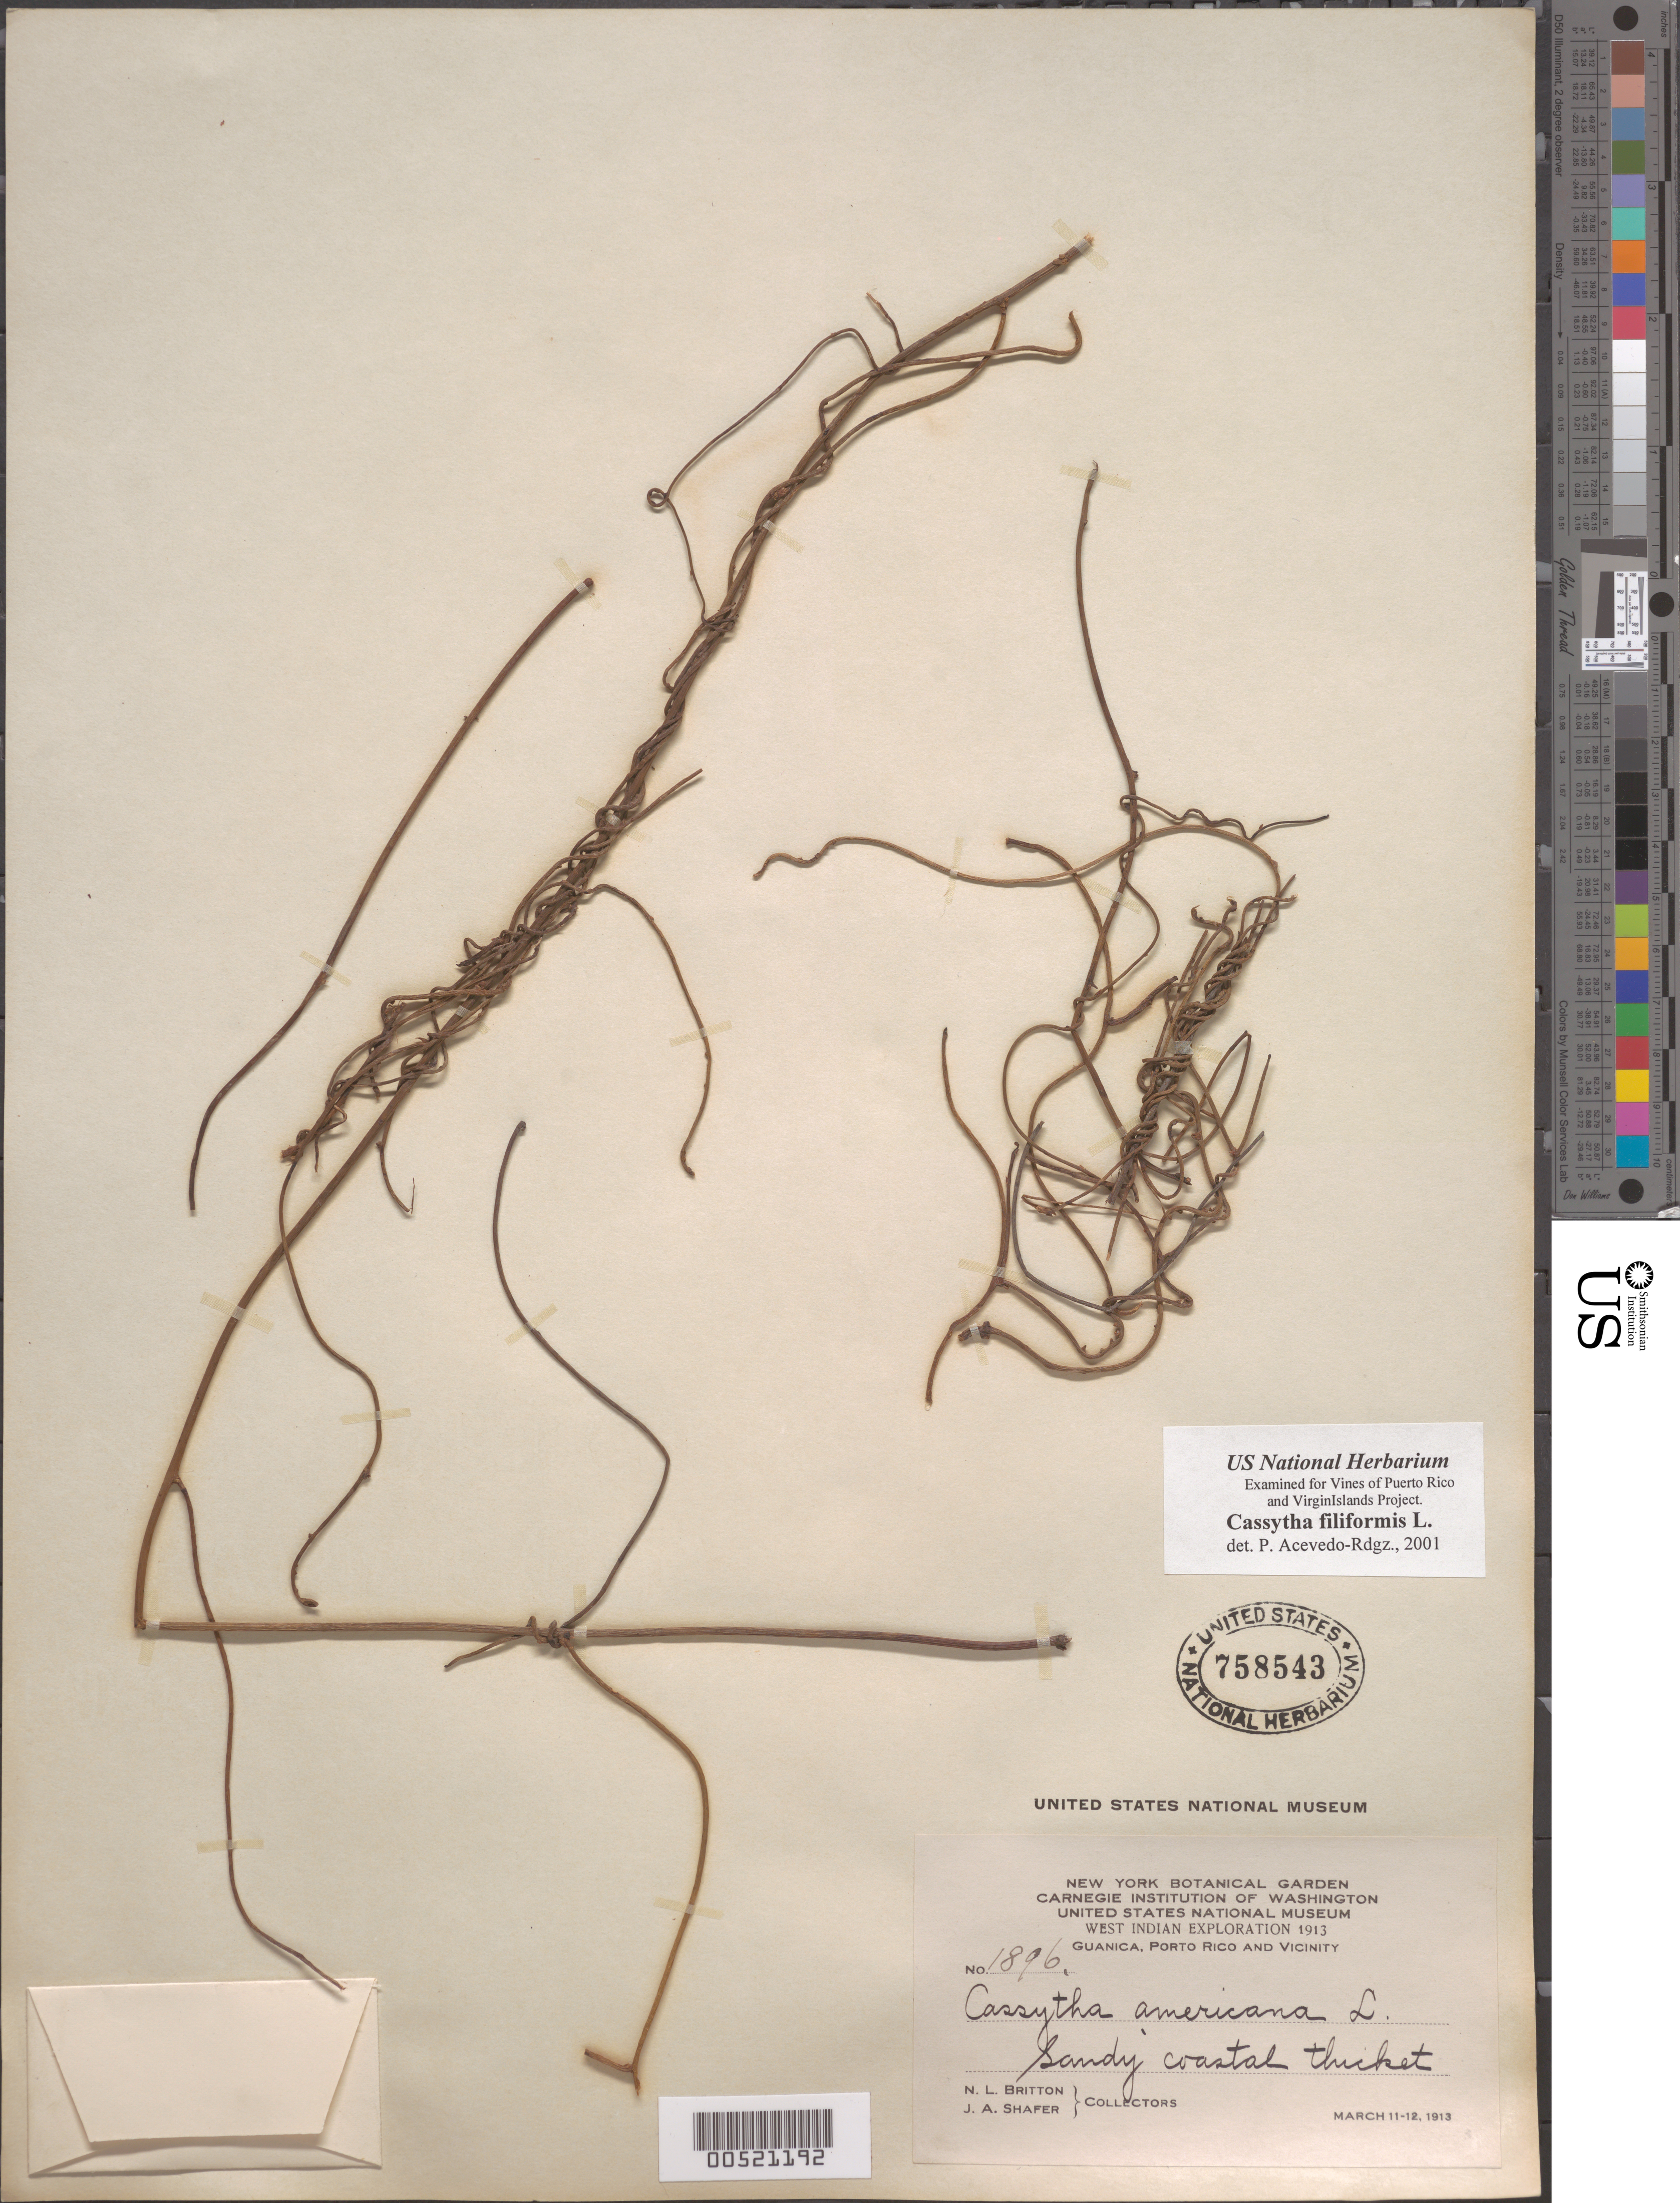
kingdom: Plantae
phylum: Tracheophyta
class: Magnoliopsida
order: Laurales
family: Lauraceae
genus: Cassytha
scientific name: Cassytha filiformis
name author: L.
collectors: N. Britton & J. A. Shafer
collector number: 1896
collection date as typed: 11 Mar 1913 to 12 Mar 1913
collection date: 1913-03-11/1913-03-12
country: Puerto Rico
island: Greater Antilles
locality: Guanica. Sandy coastal thicket.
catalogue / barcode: US 758543